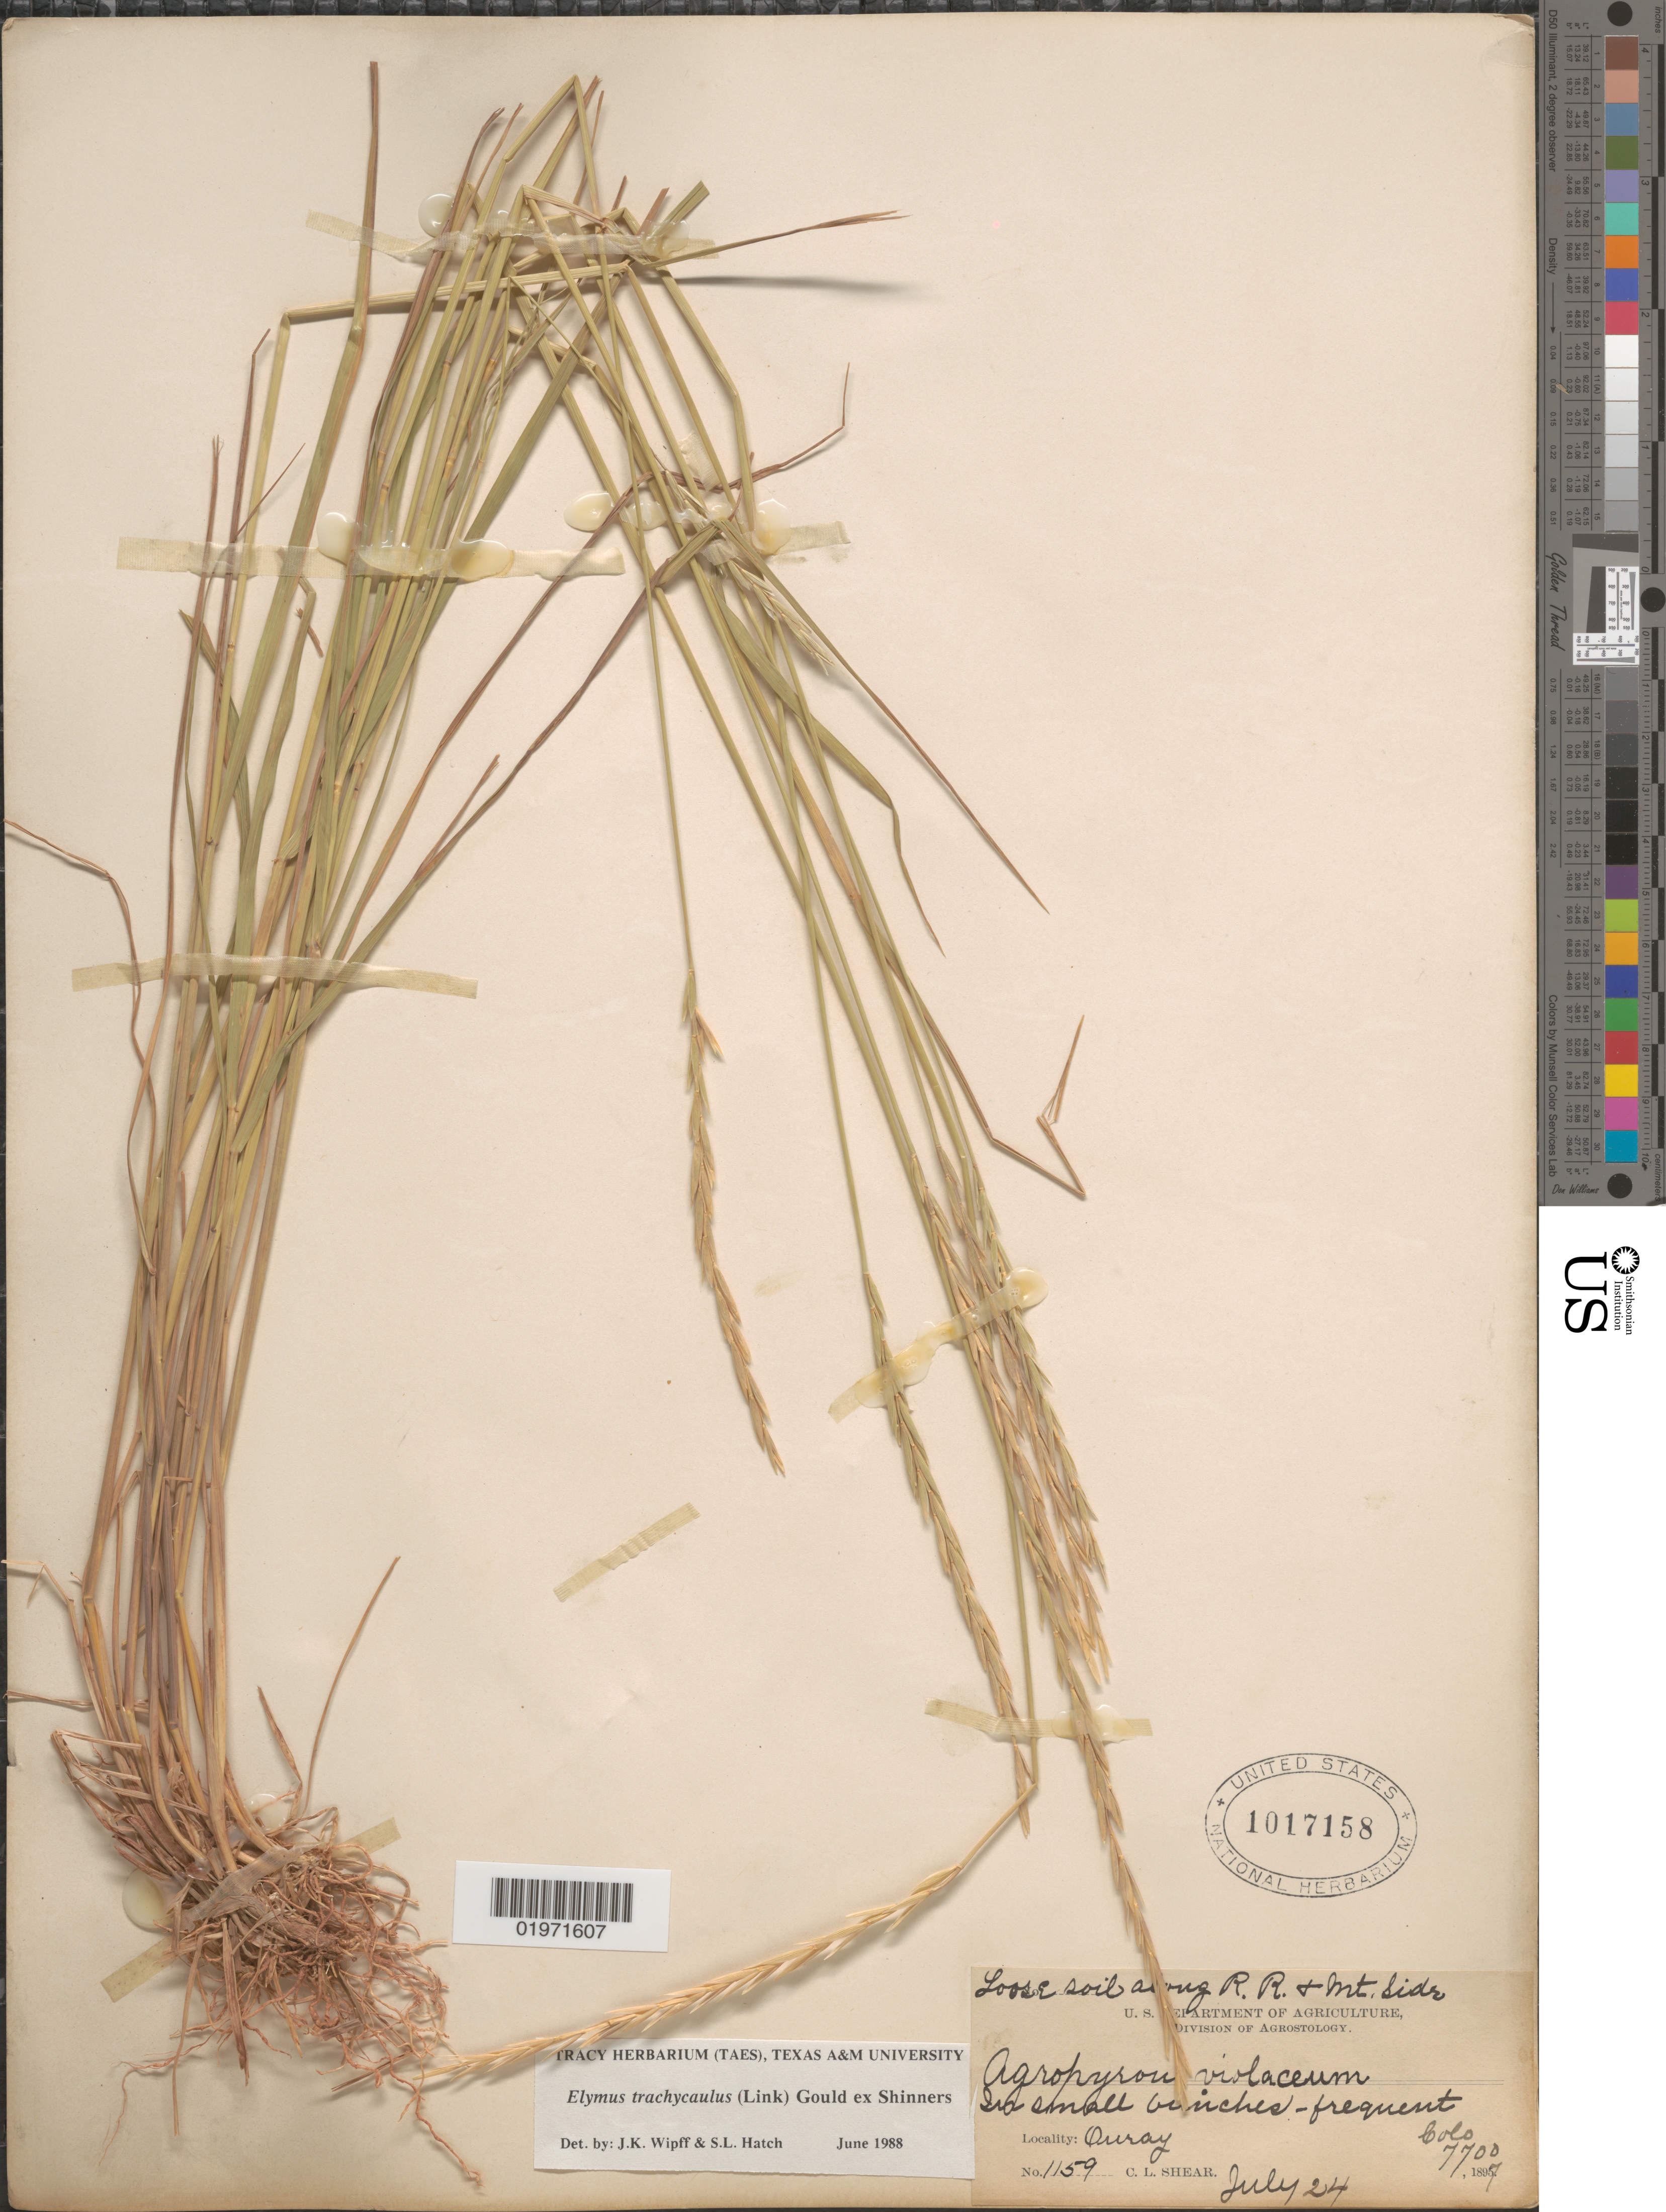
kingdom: Plantae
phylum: Tracheophyta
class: Liliopsida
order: Poales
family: Poaceae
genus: Elymus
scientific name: Elymus trachycaulus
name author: (Link) Gould ex Shinners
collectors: C. L. Shear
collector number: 1159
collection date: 1897-07-24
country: United States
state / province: Colorado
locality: Along R.R. + Mt. Side. Ouray.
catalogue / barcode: US 1017158